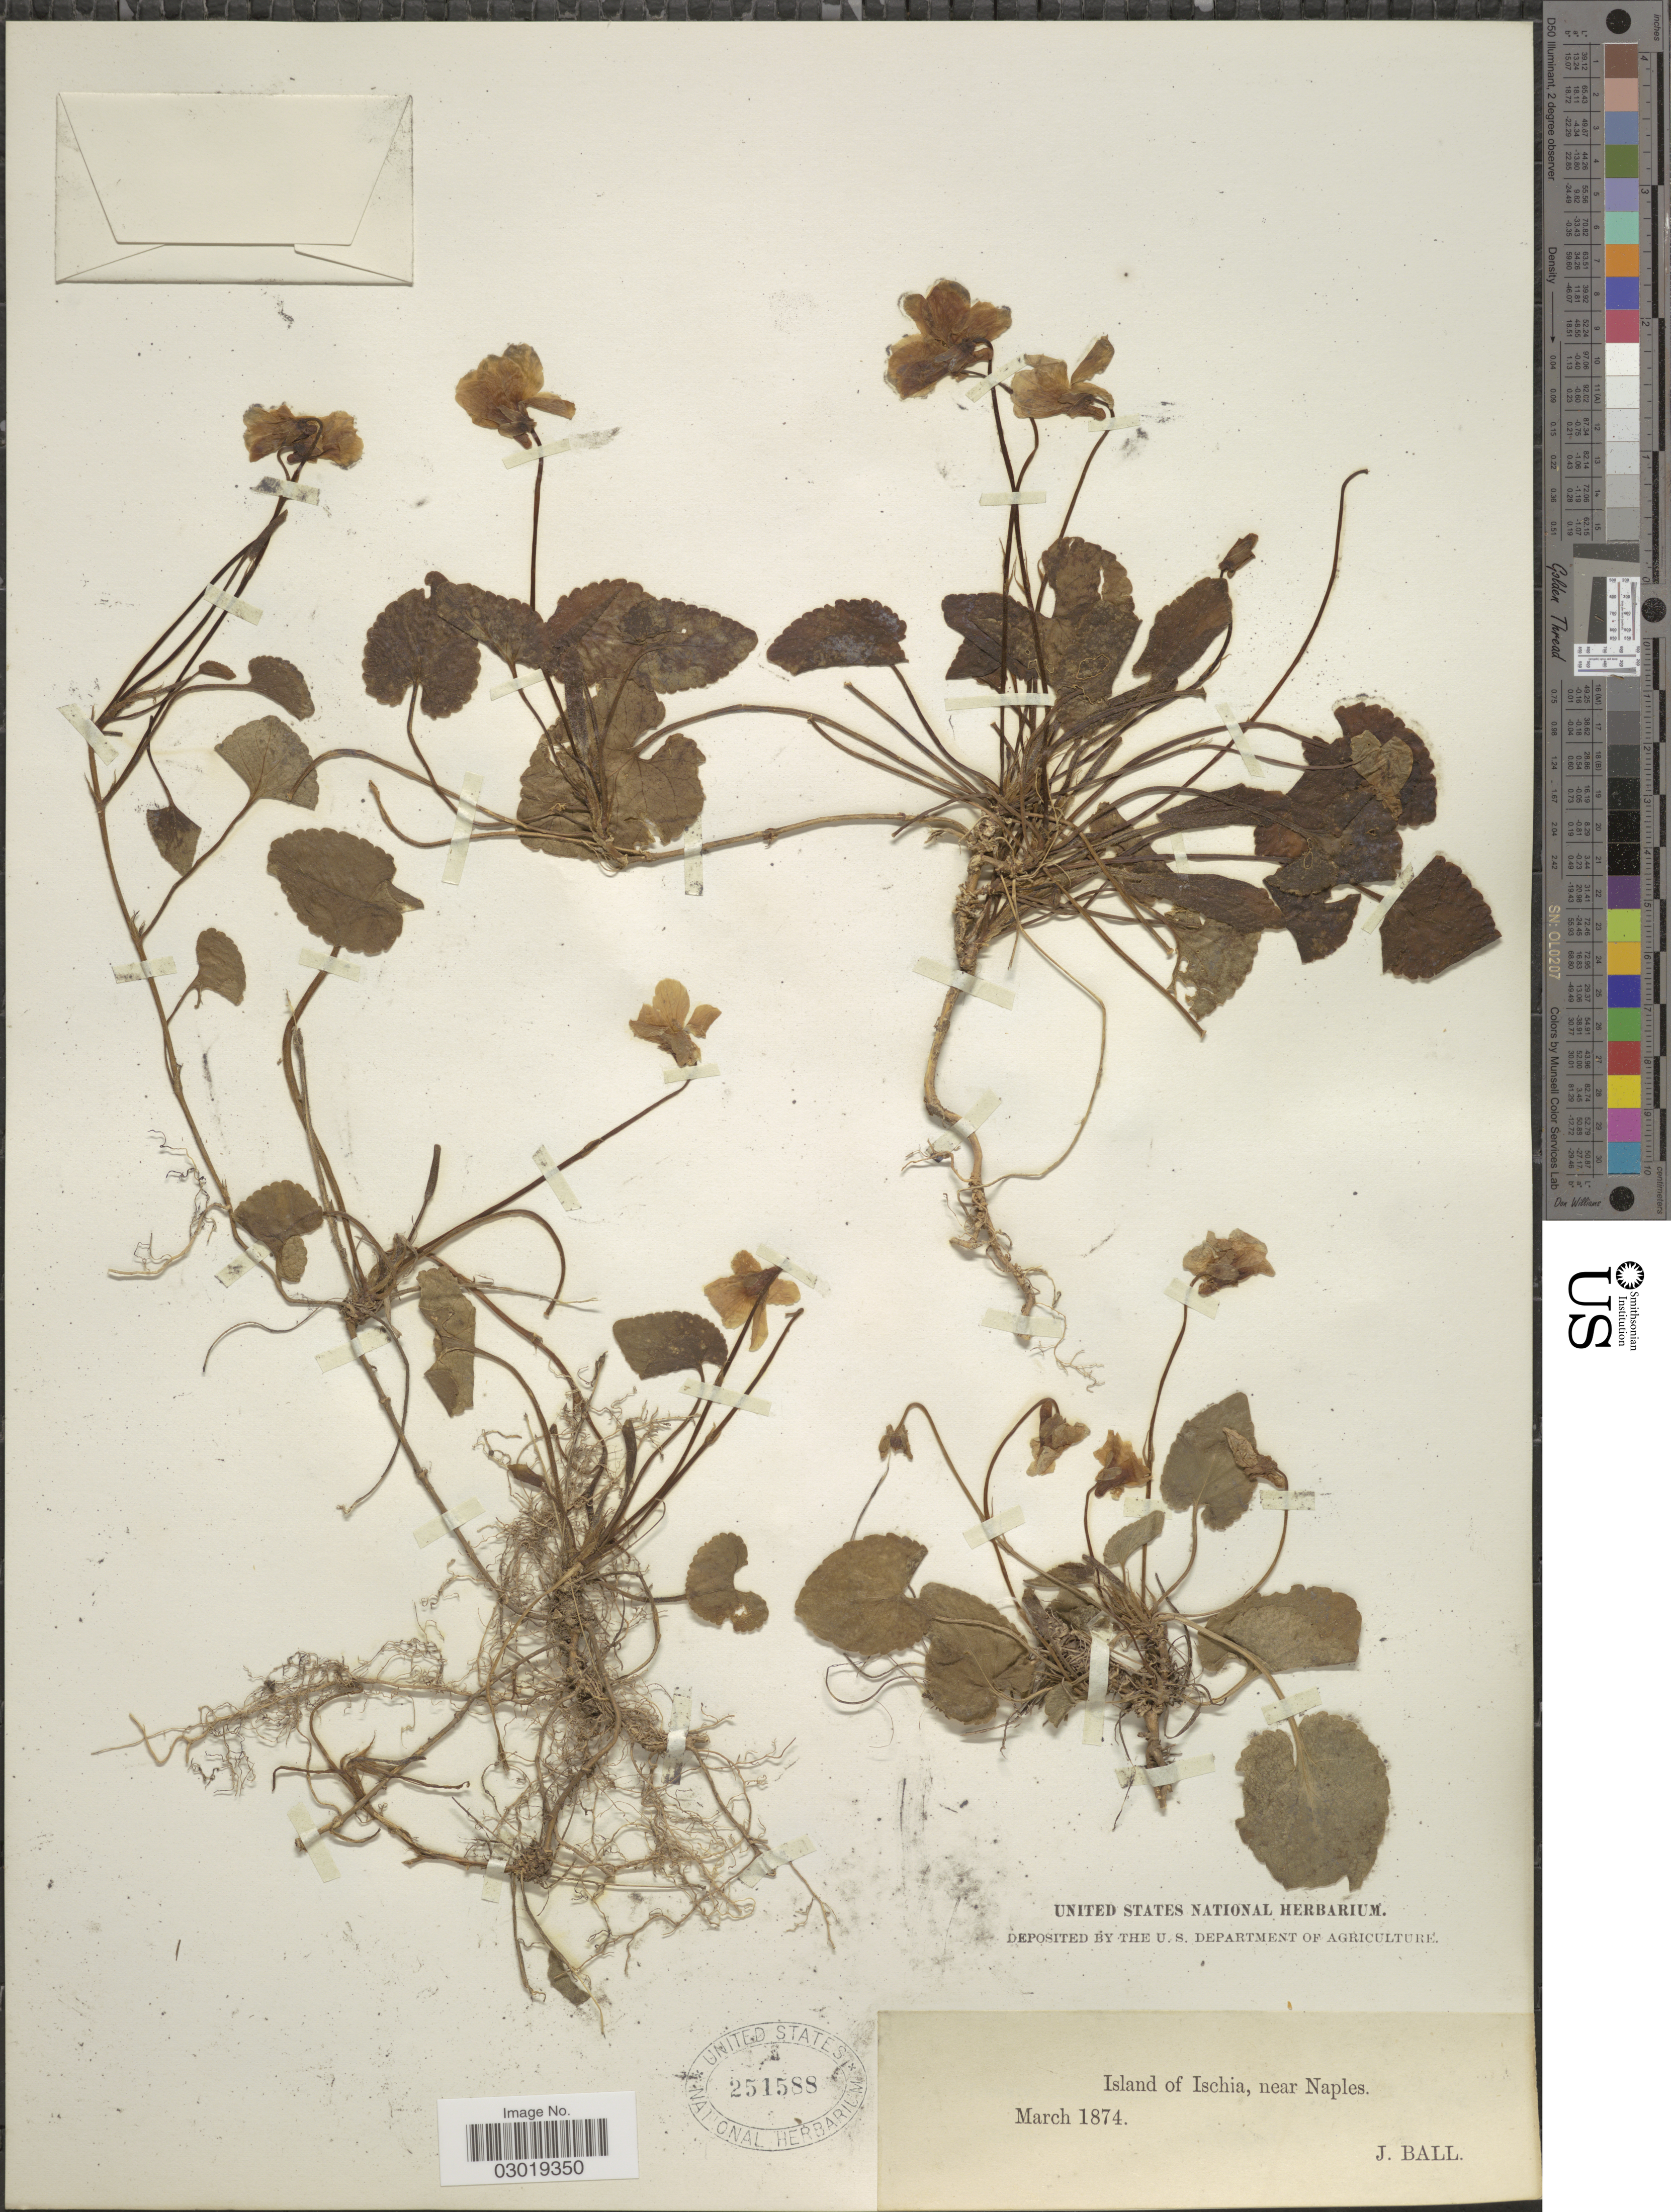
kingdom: Plantae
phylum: Tracheophyta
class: Magnoliopsida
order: Malpighiales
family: Violaceae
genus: Viola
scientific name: Viola sp.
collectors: J. Ball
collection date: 1874-03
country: Italy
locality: Island of Ischia, near Naples.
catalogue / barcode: US 251588